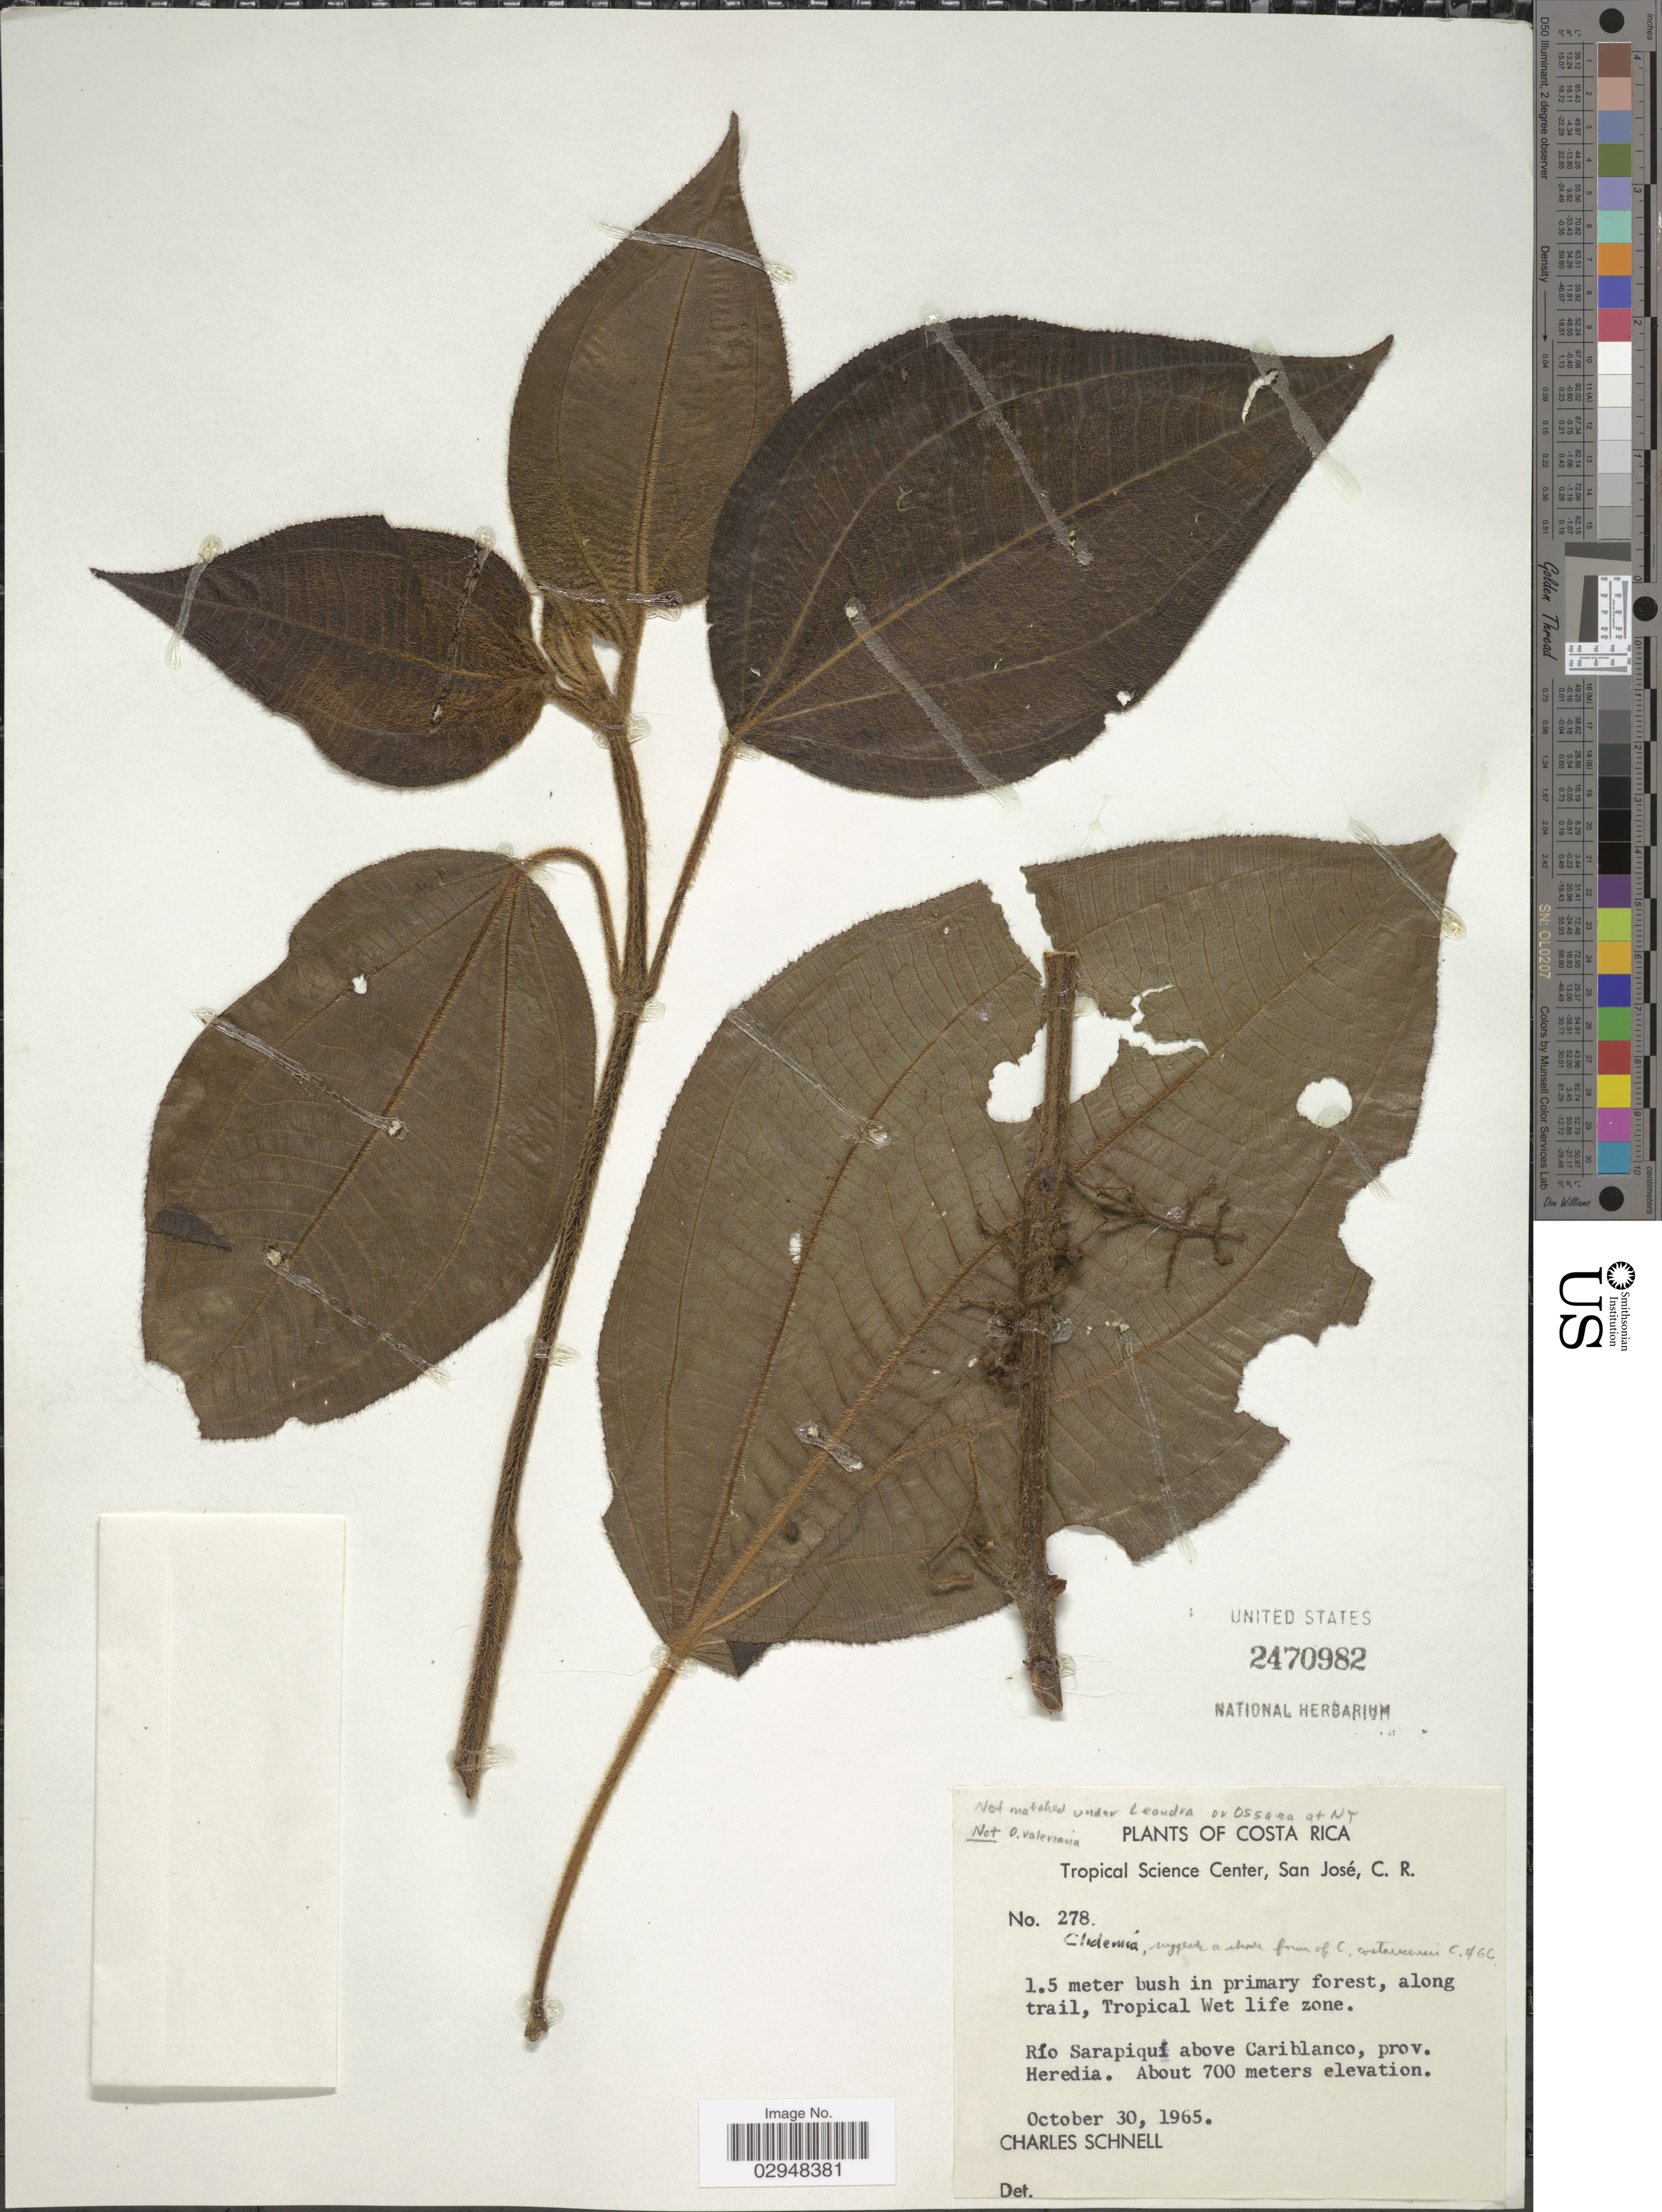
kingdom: Plantae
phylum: Tracheophyta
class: Magnoliopsida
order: Myrtales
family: Melastomataceae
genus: Clidemia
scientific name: Clidemia sp.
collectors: C. Schnell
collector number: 278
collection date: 1965-10-30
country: Costa Rica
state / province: Heredia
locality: Río Sarapiqui above Cariblanco.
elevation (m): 700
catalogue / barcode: US 2470982